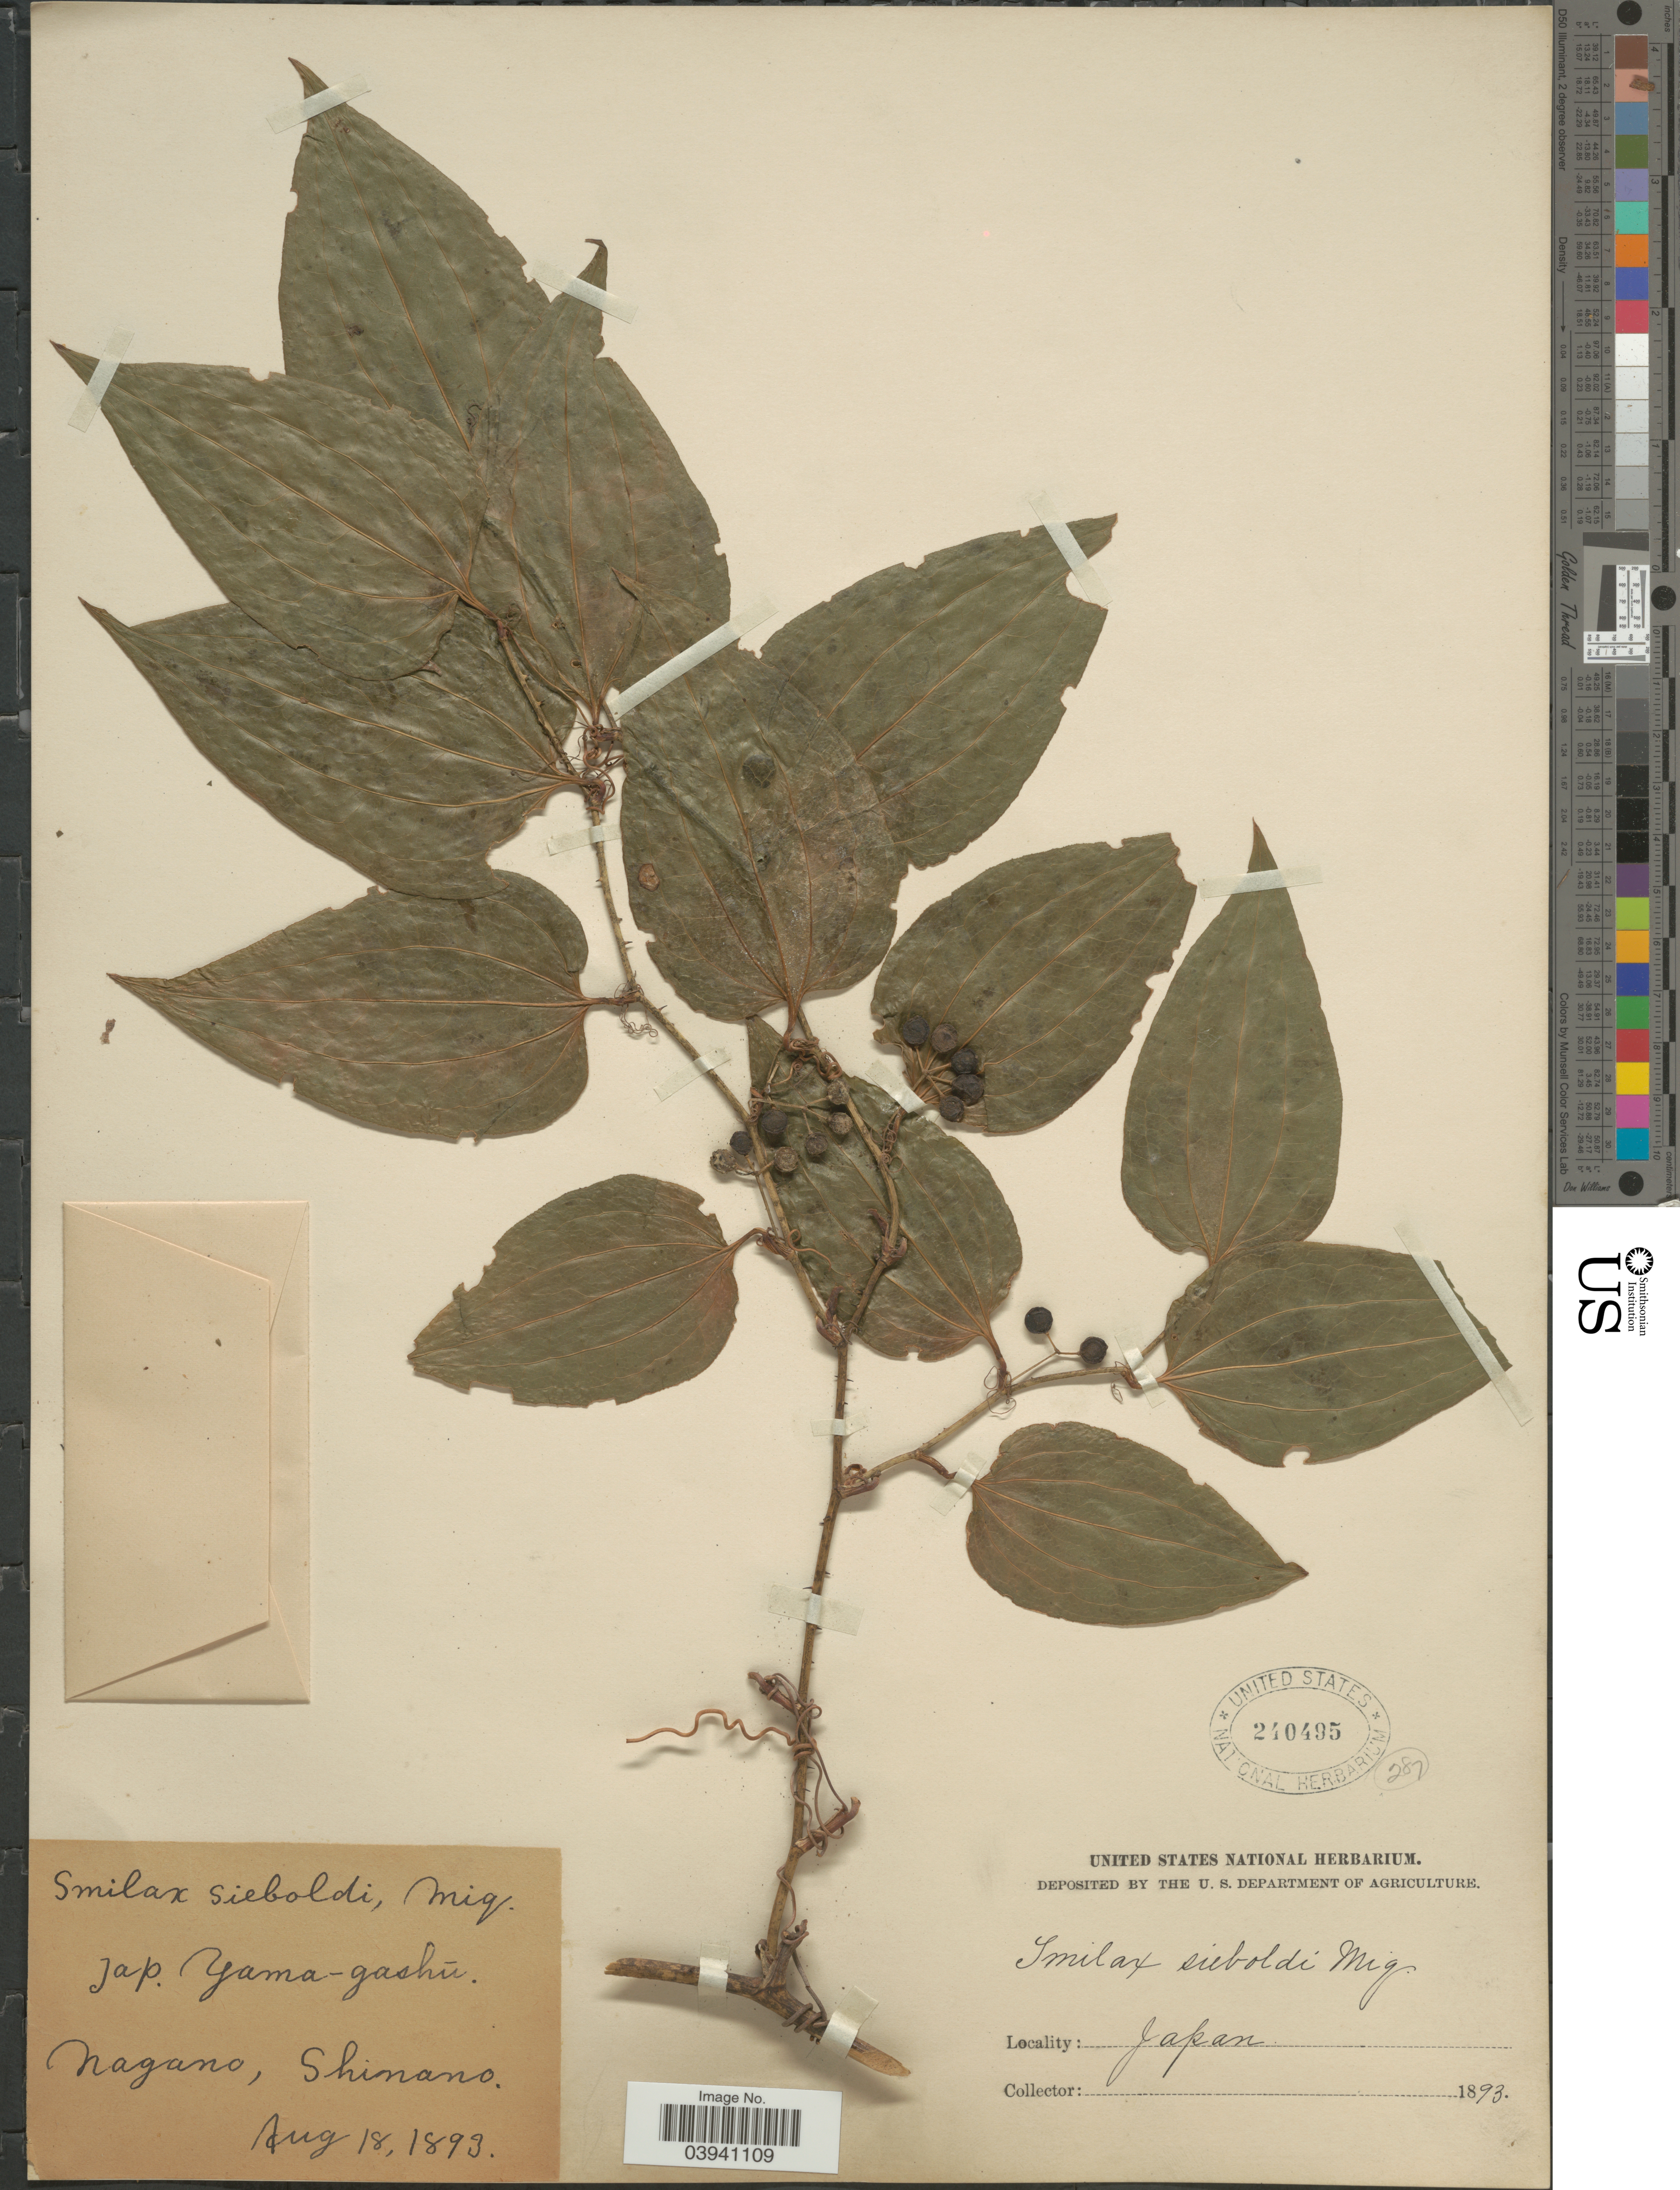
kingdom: Plantae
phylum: Tracheophyta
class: Liliopsida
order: Liliales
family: Smilacaceae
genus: Smilax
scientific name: Smilax sieboldii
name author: Miq.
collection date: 1893-08-18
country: Japan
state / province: Nagano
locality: Shinano.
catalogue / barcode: US 240495